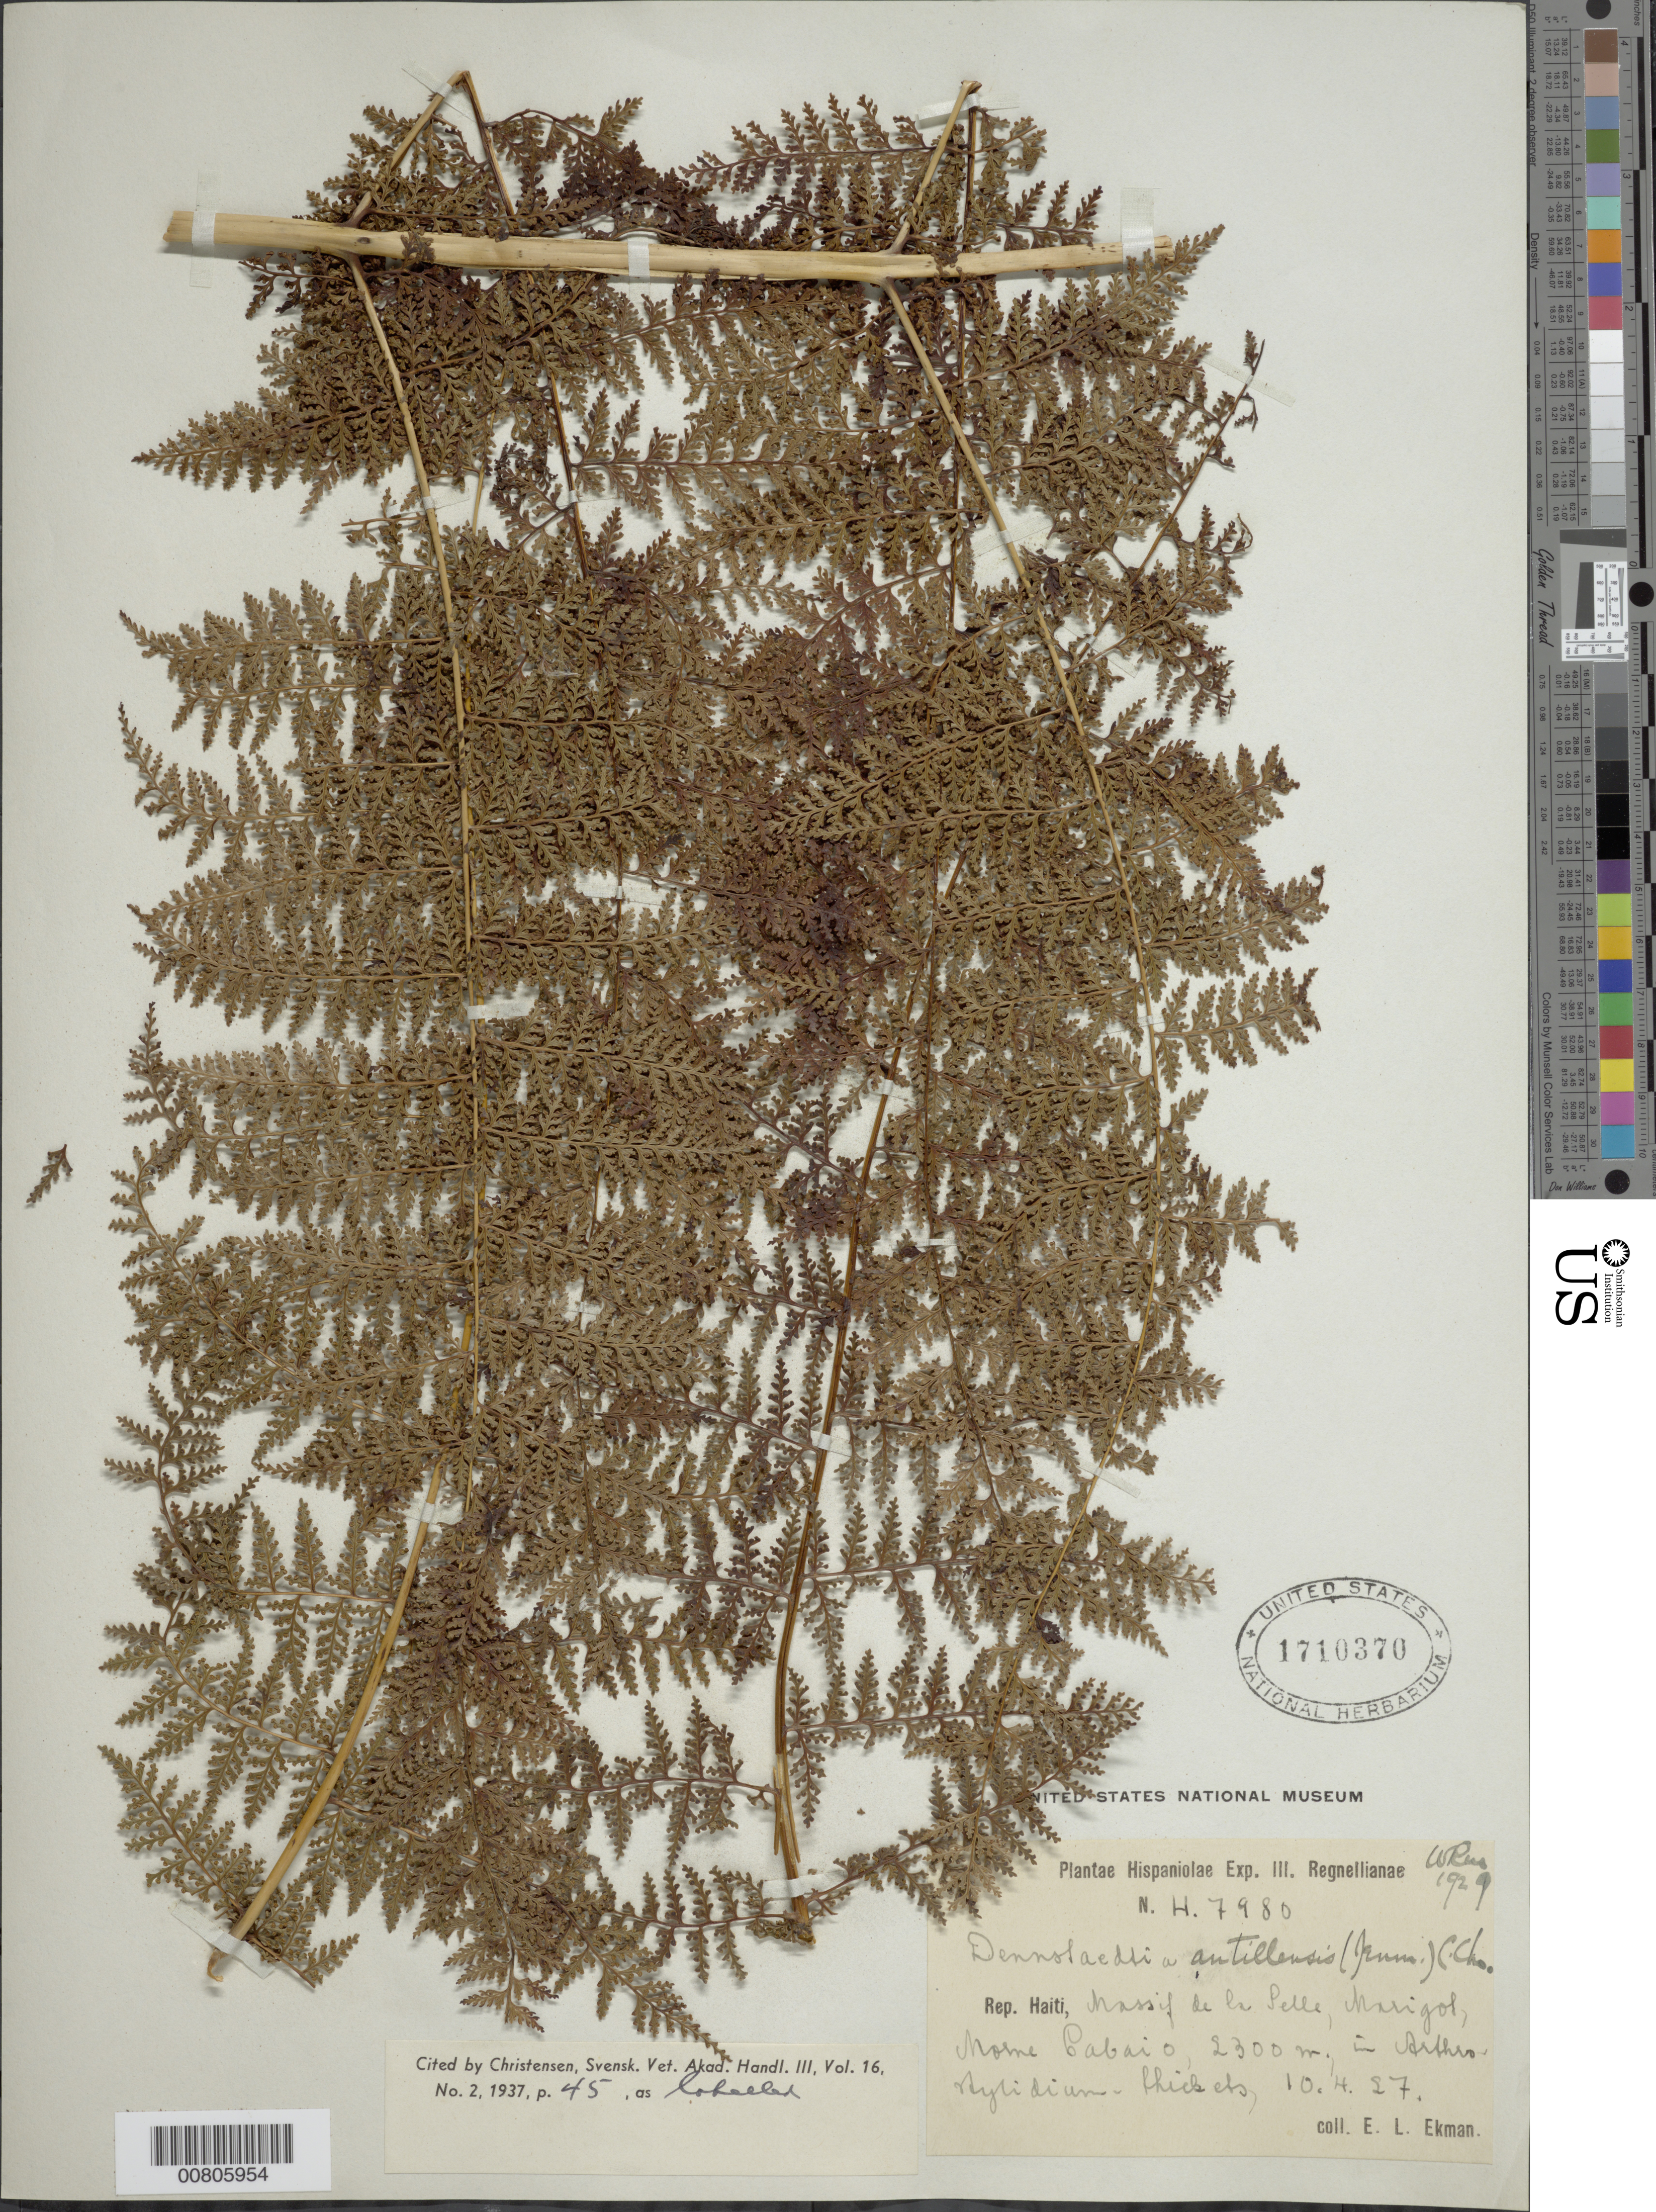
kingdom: Plantae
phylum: Tracheophyta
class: Polypodiopsida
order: Polypodiales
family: Dennstaedtiaceae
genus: Dennstaedtia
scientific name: Dennstaedtia antillensis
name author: (Jenman) C. Chr.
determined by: Christenson, C.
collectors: E. L. Ekman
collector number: H 7980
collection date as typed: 10 Apr 1927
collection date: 1927-04-10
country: Haiti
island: Hispaniola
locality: Massif de la Selle, Marigot, Morne Cabaio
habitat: In Arthrostylidium thickets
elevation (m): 2300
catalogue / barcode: US 1710370